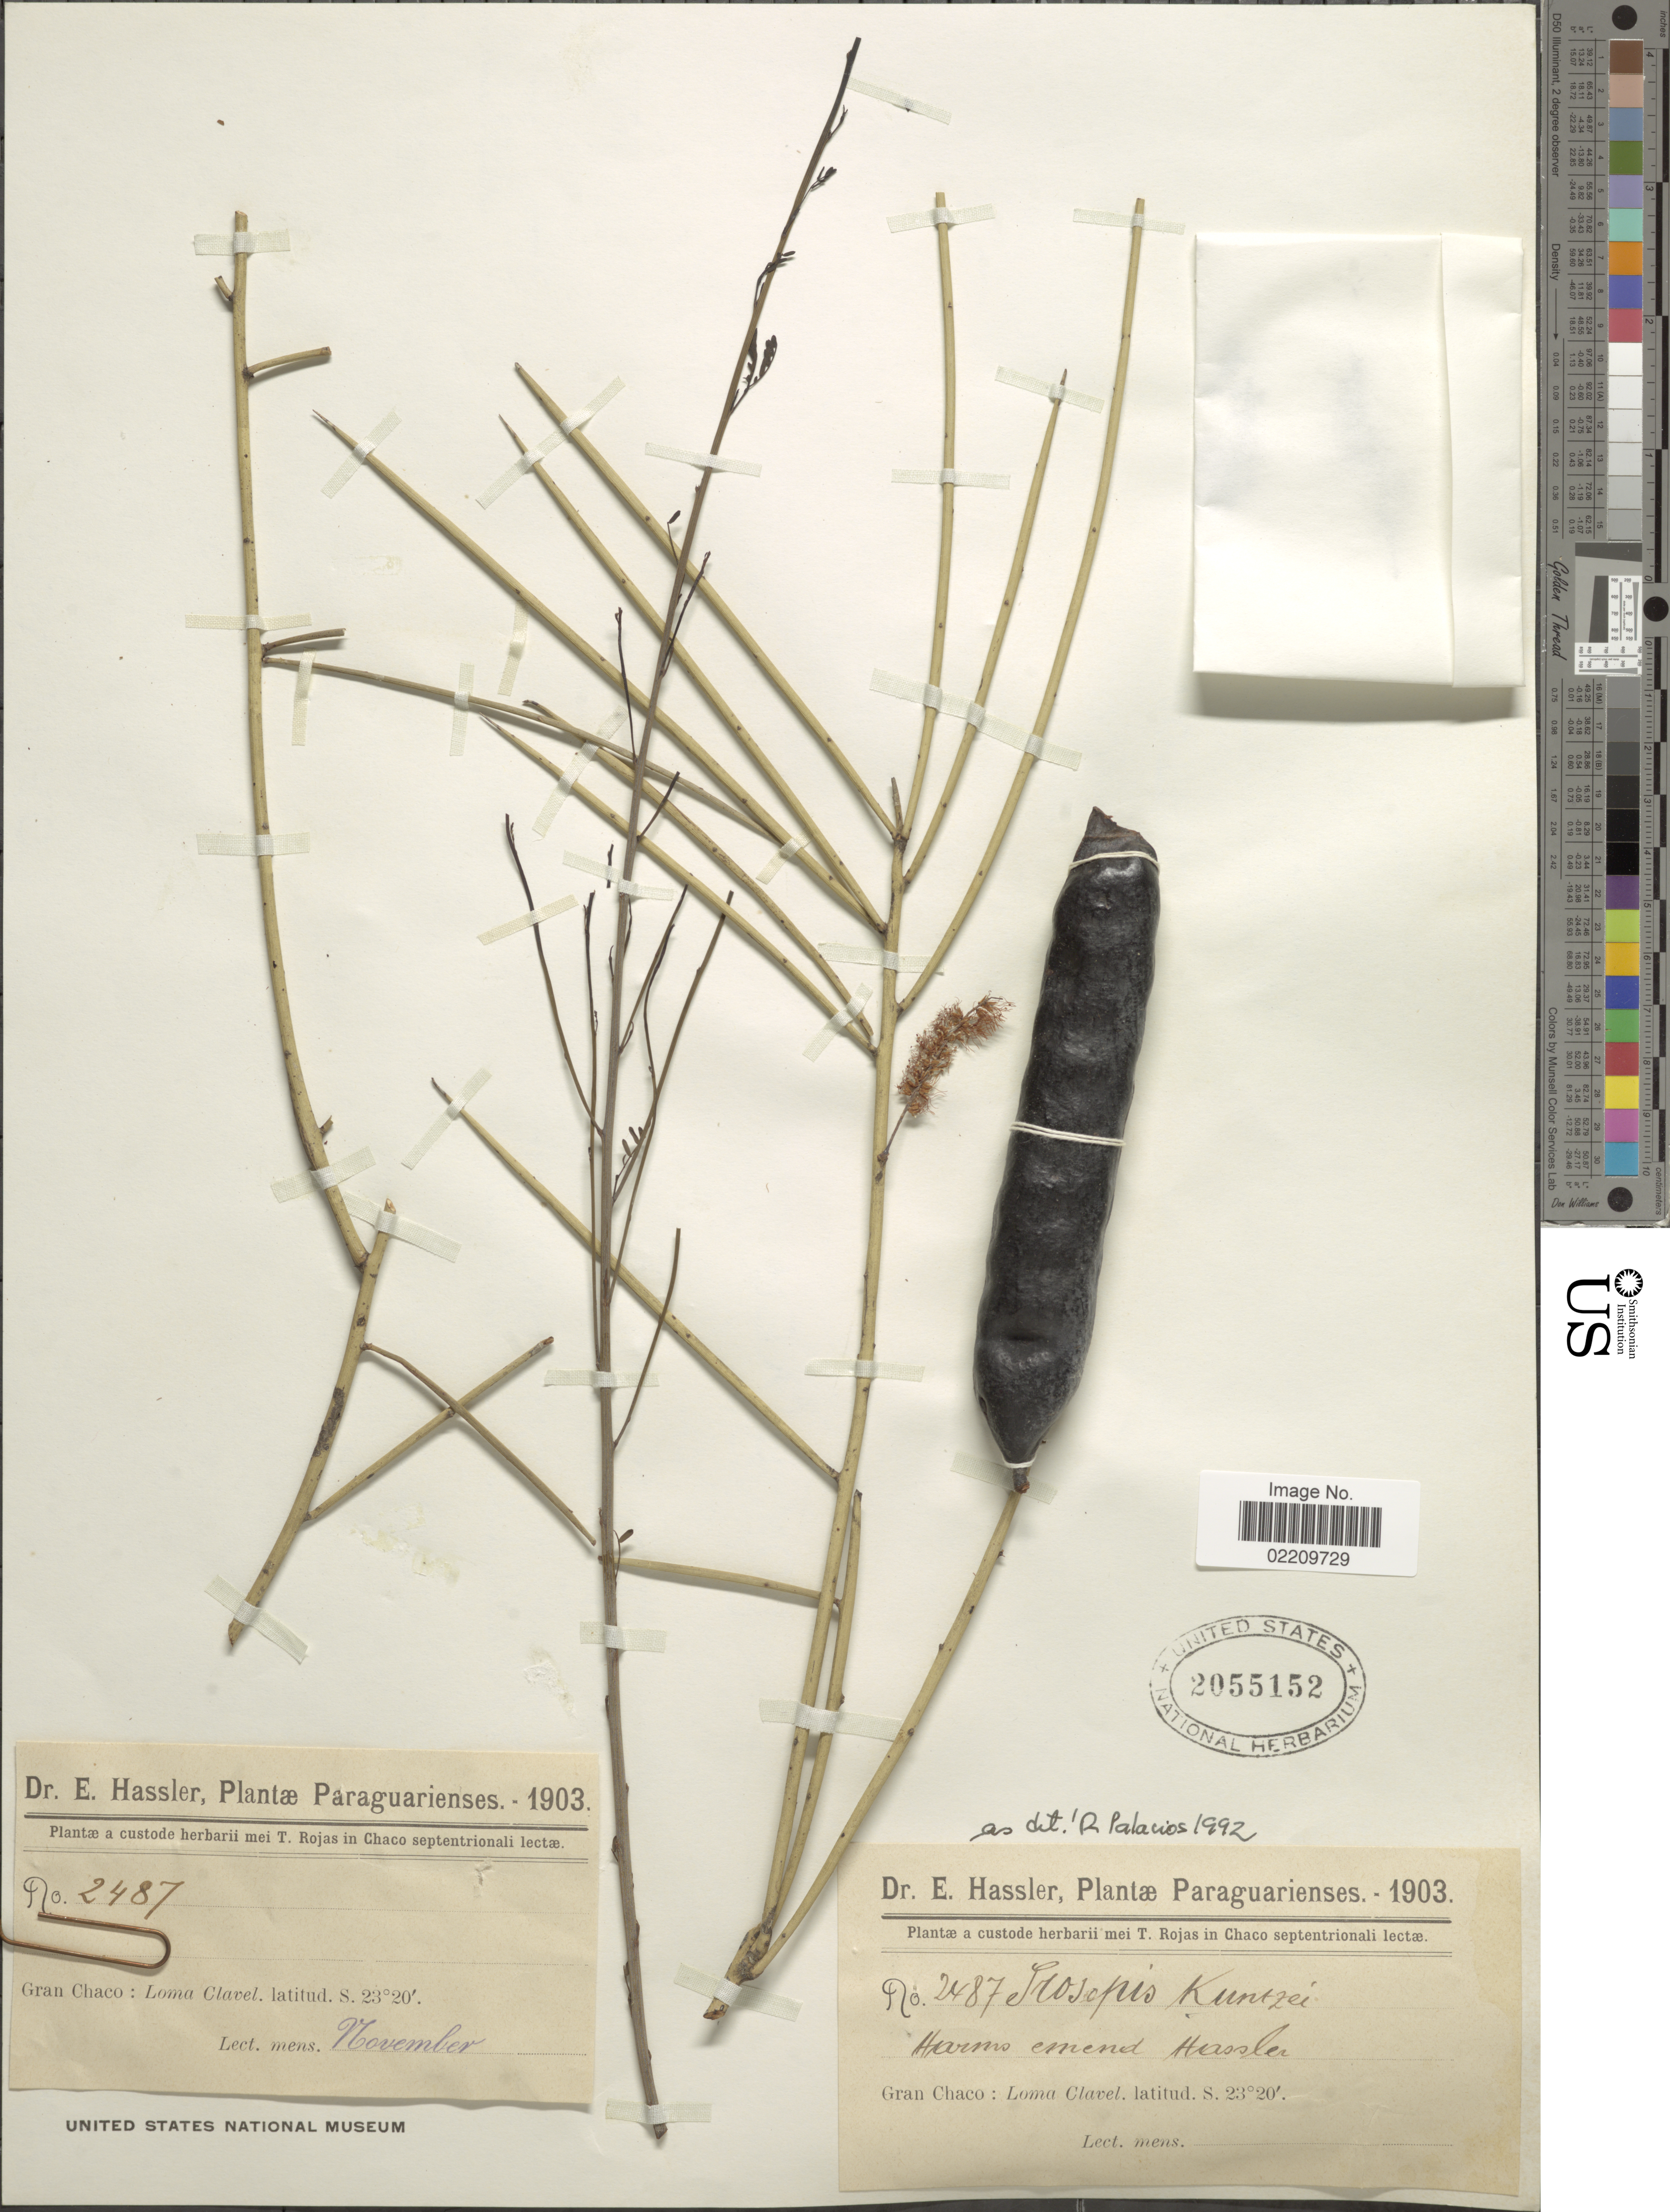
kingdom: Plantae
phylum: Tracheophyta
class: Magnoliopsida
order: Fabales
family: Fabaceae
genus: Neltuma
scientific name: Neltuma kuntzei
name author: (Harms ex Kuntze) C. E. Hughes & G.P. Lewis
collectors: E. Hassler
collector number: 2487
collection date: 1903-11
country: Paraguay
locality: Gran Chaco: Loma Clavel.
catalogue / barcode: US 2055152